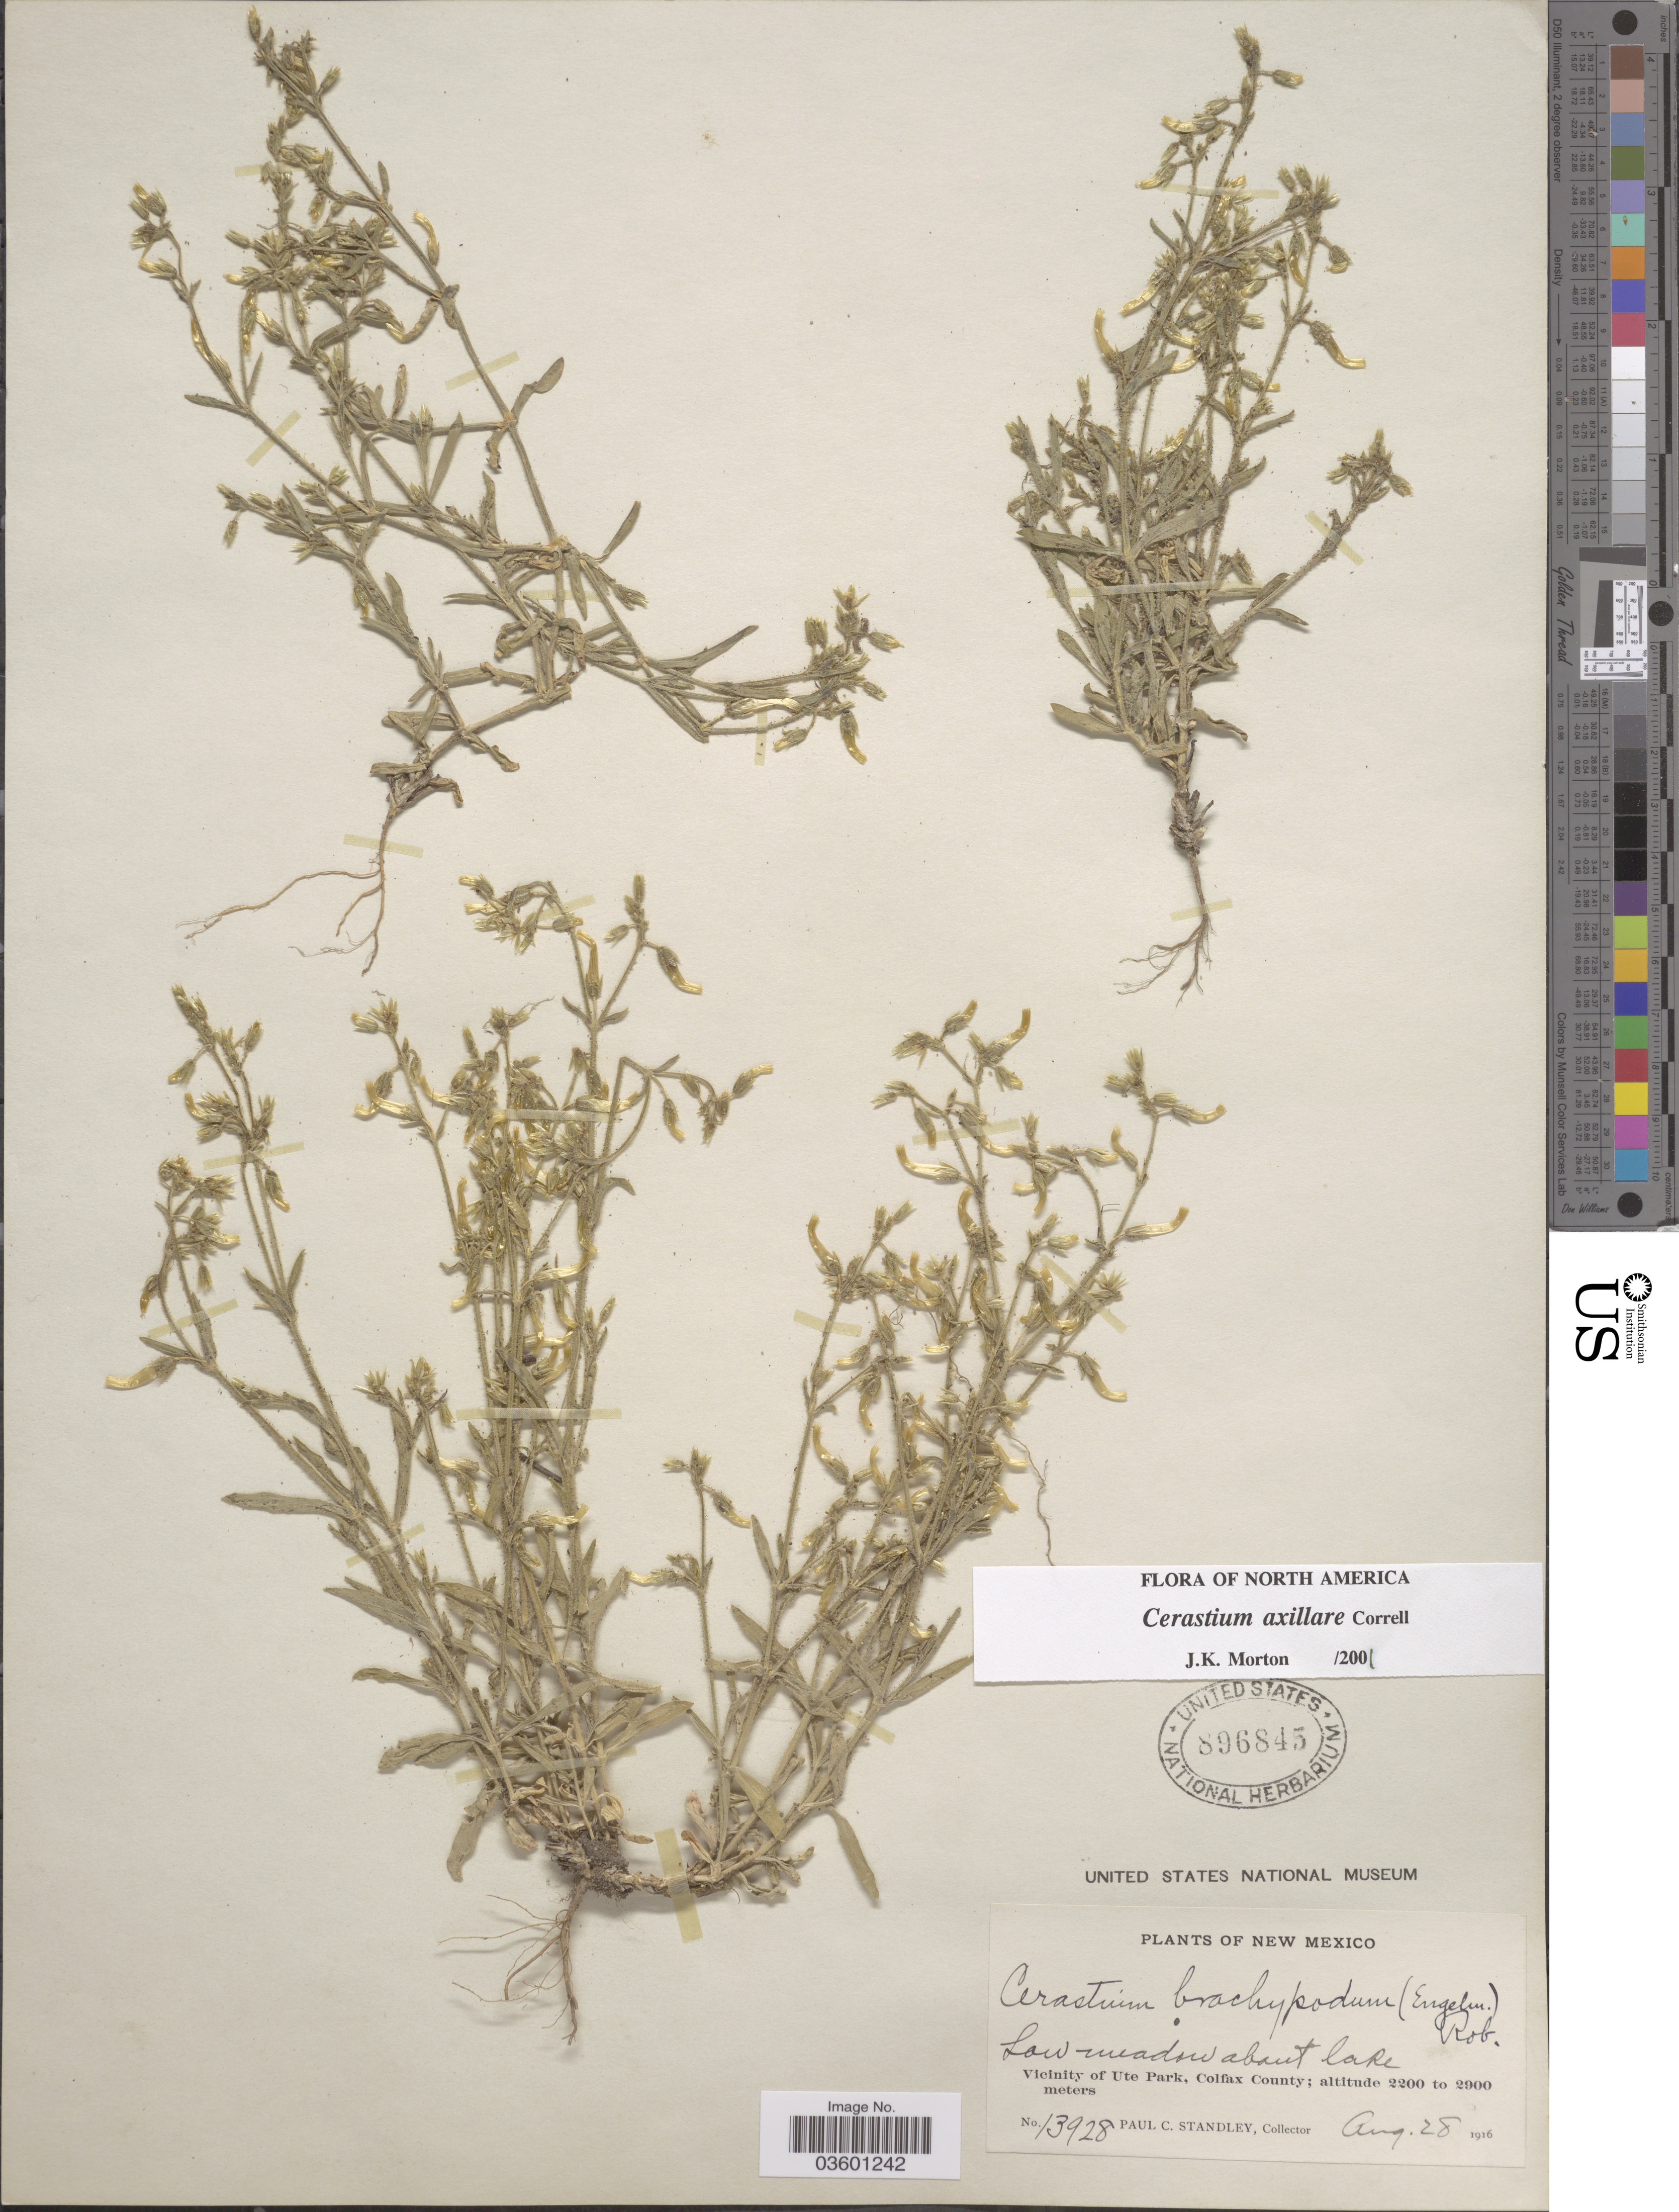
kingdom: Plantae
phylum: Tracheophyta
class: Magnoliopsida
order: Caryophyllales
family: Caryophyllaceae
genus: Cerastium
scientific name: Cerastium axillare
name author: Correll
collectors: P. C. Standley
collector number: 13928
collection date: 1916-08-28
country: United States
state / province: New Mexico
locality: Low meadow about lake. Vicinity of Ute Park, Colfax County.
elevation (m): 2200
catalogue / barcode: US 896845